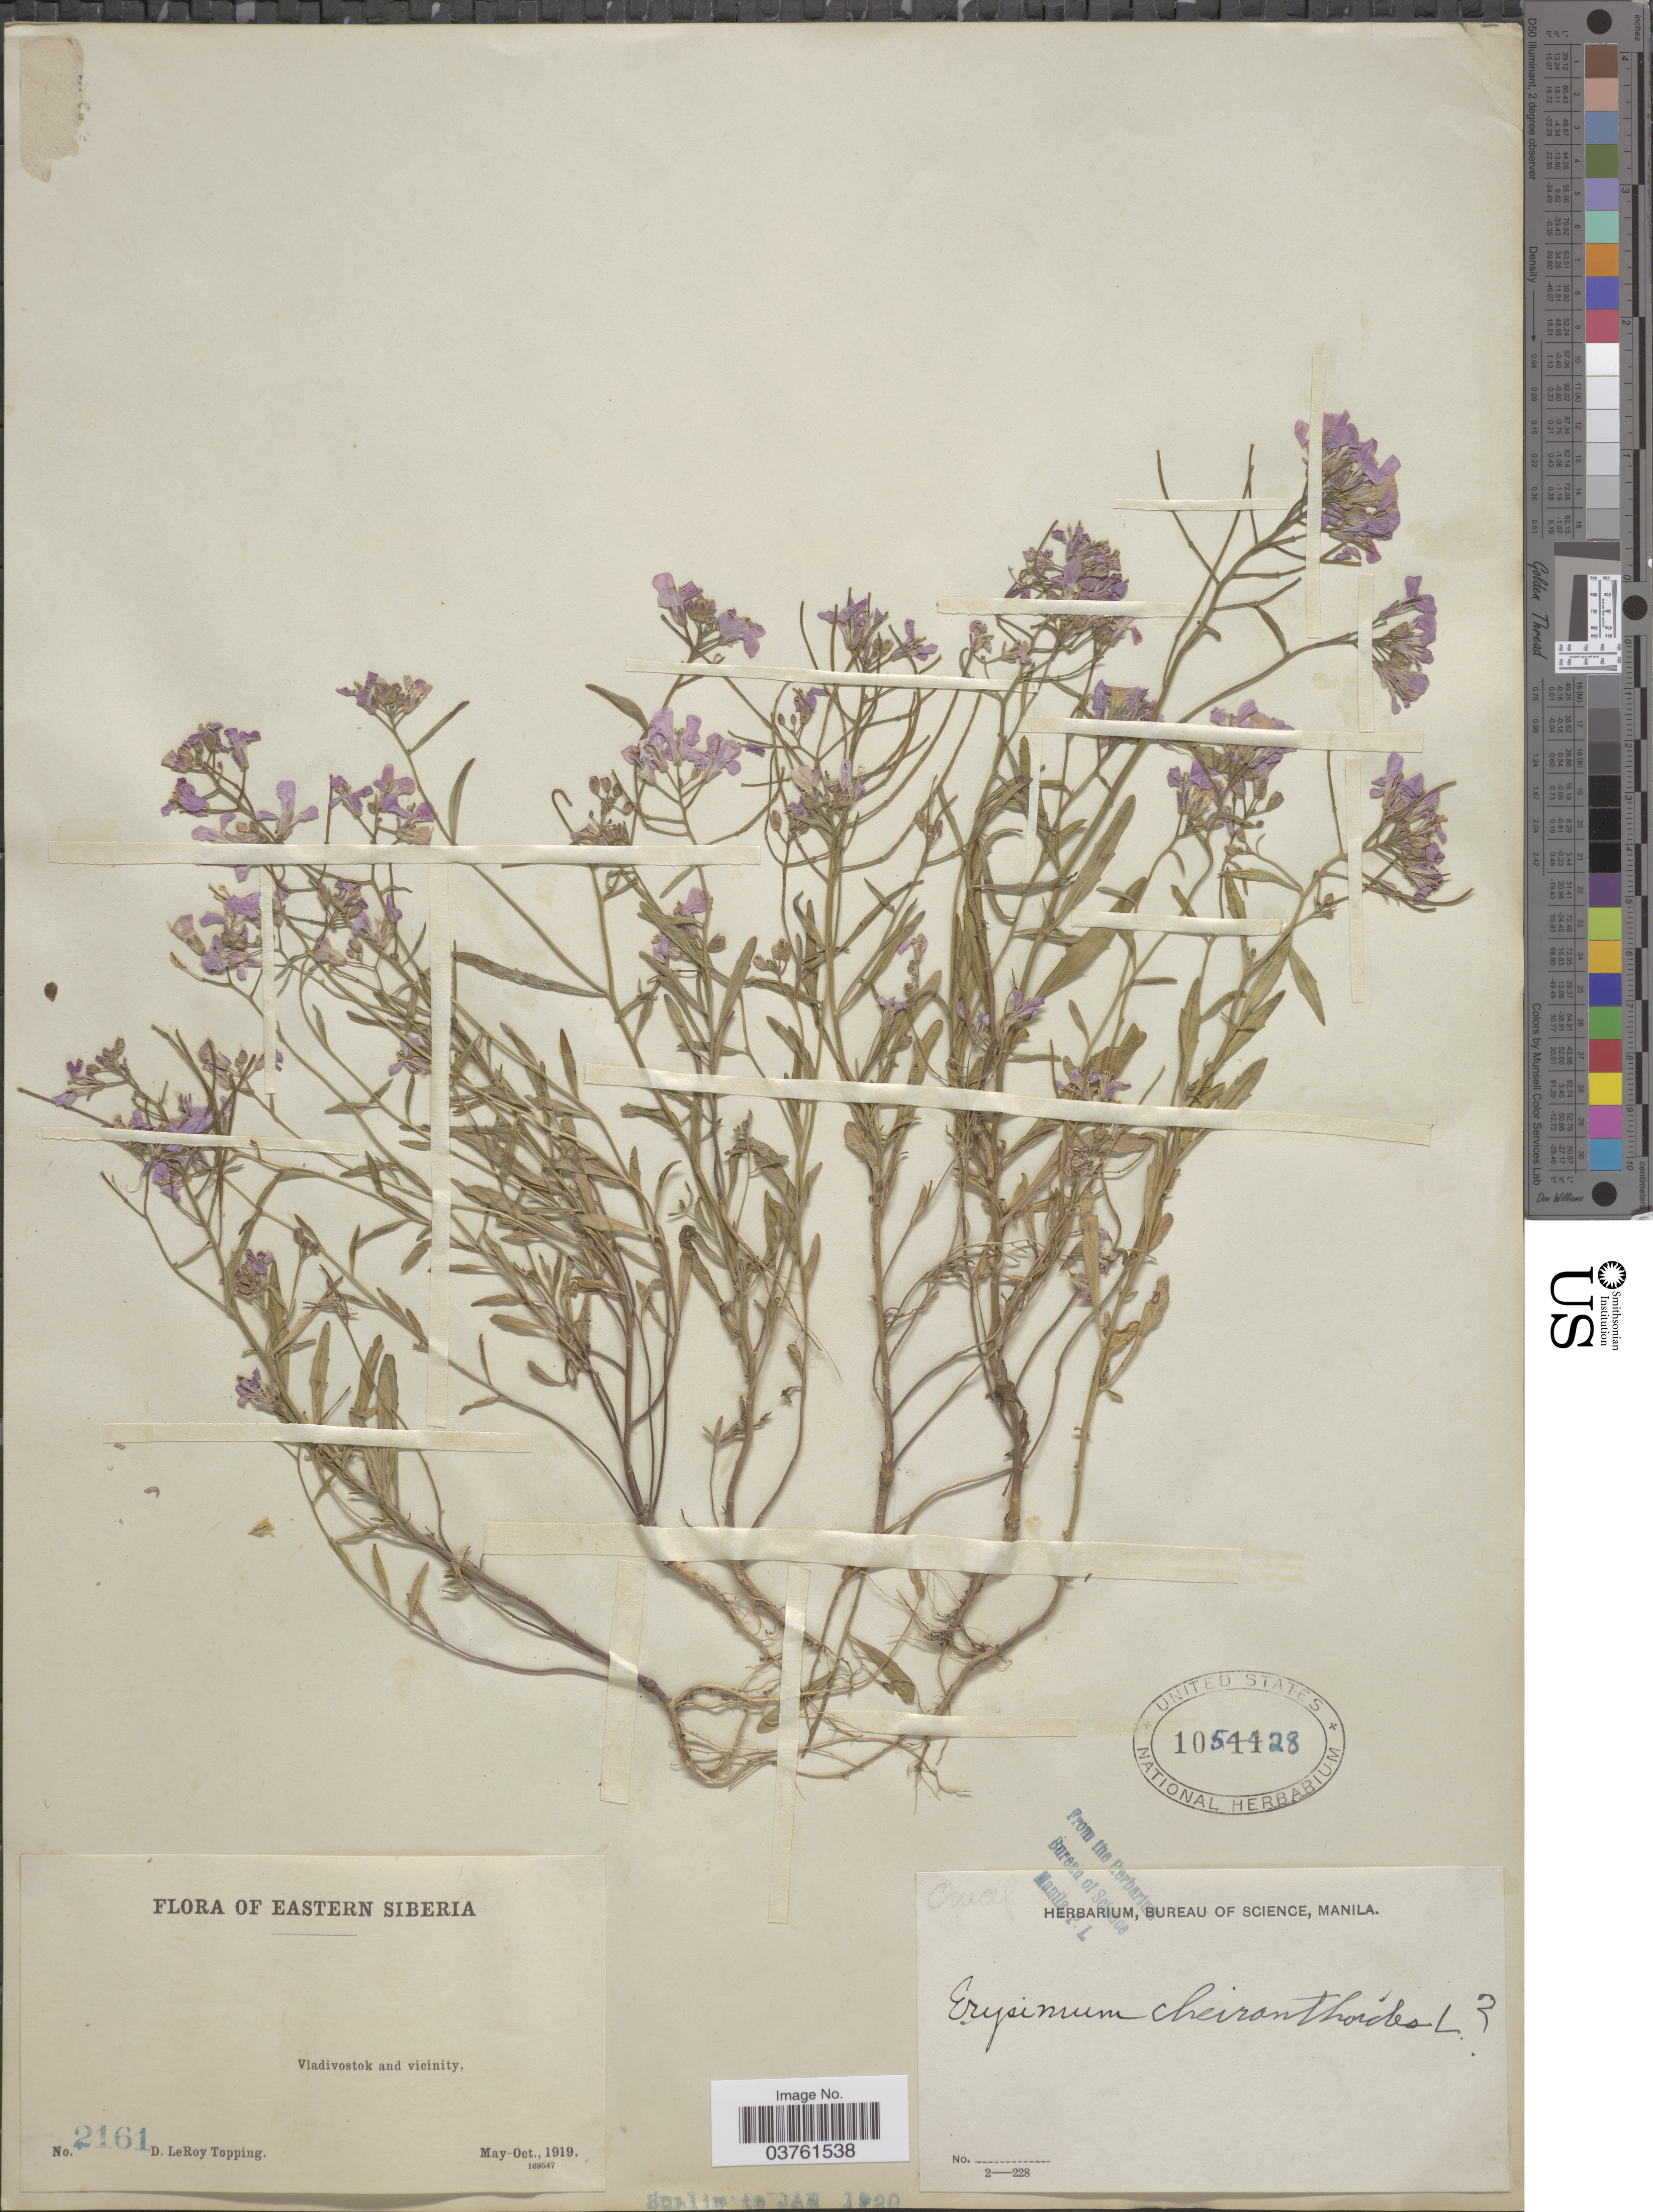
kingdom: Plantae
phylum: Tracheophyta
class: Magnoliopsida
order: Brassicales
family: Brassicaceae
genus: Erysimum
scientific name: Erysimum cheiranthoides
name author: L.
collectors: D. L. Topping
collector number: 2161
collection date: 1919-05/1919-10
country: Russian Federation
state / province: Primorsky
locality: Eastern Siberia. Vladivostok and vicinity.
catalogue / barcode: US 1054428